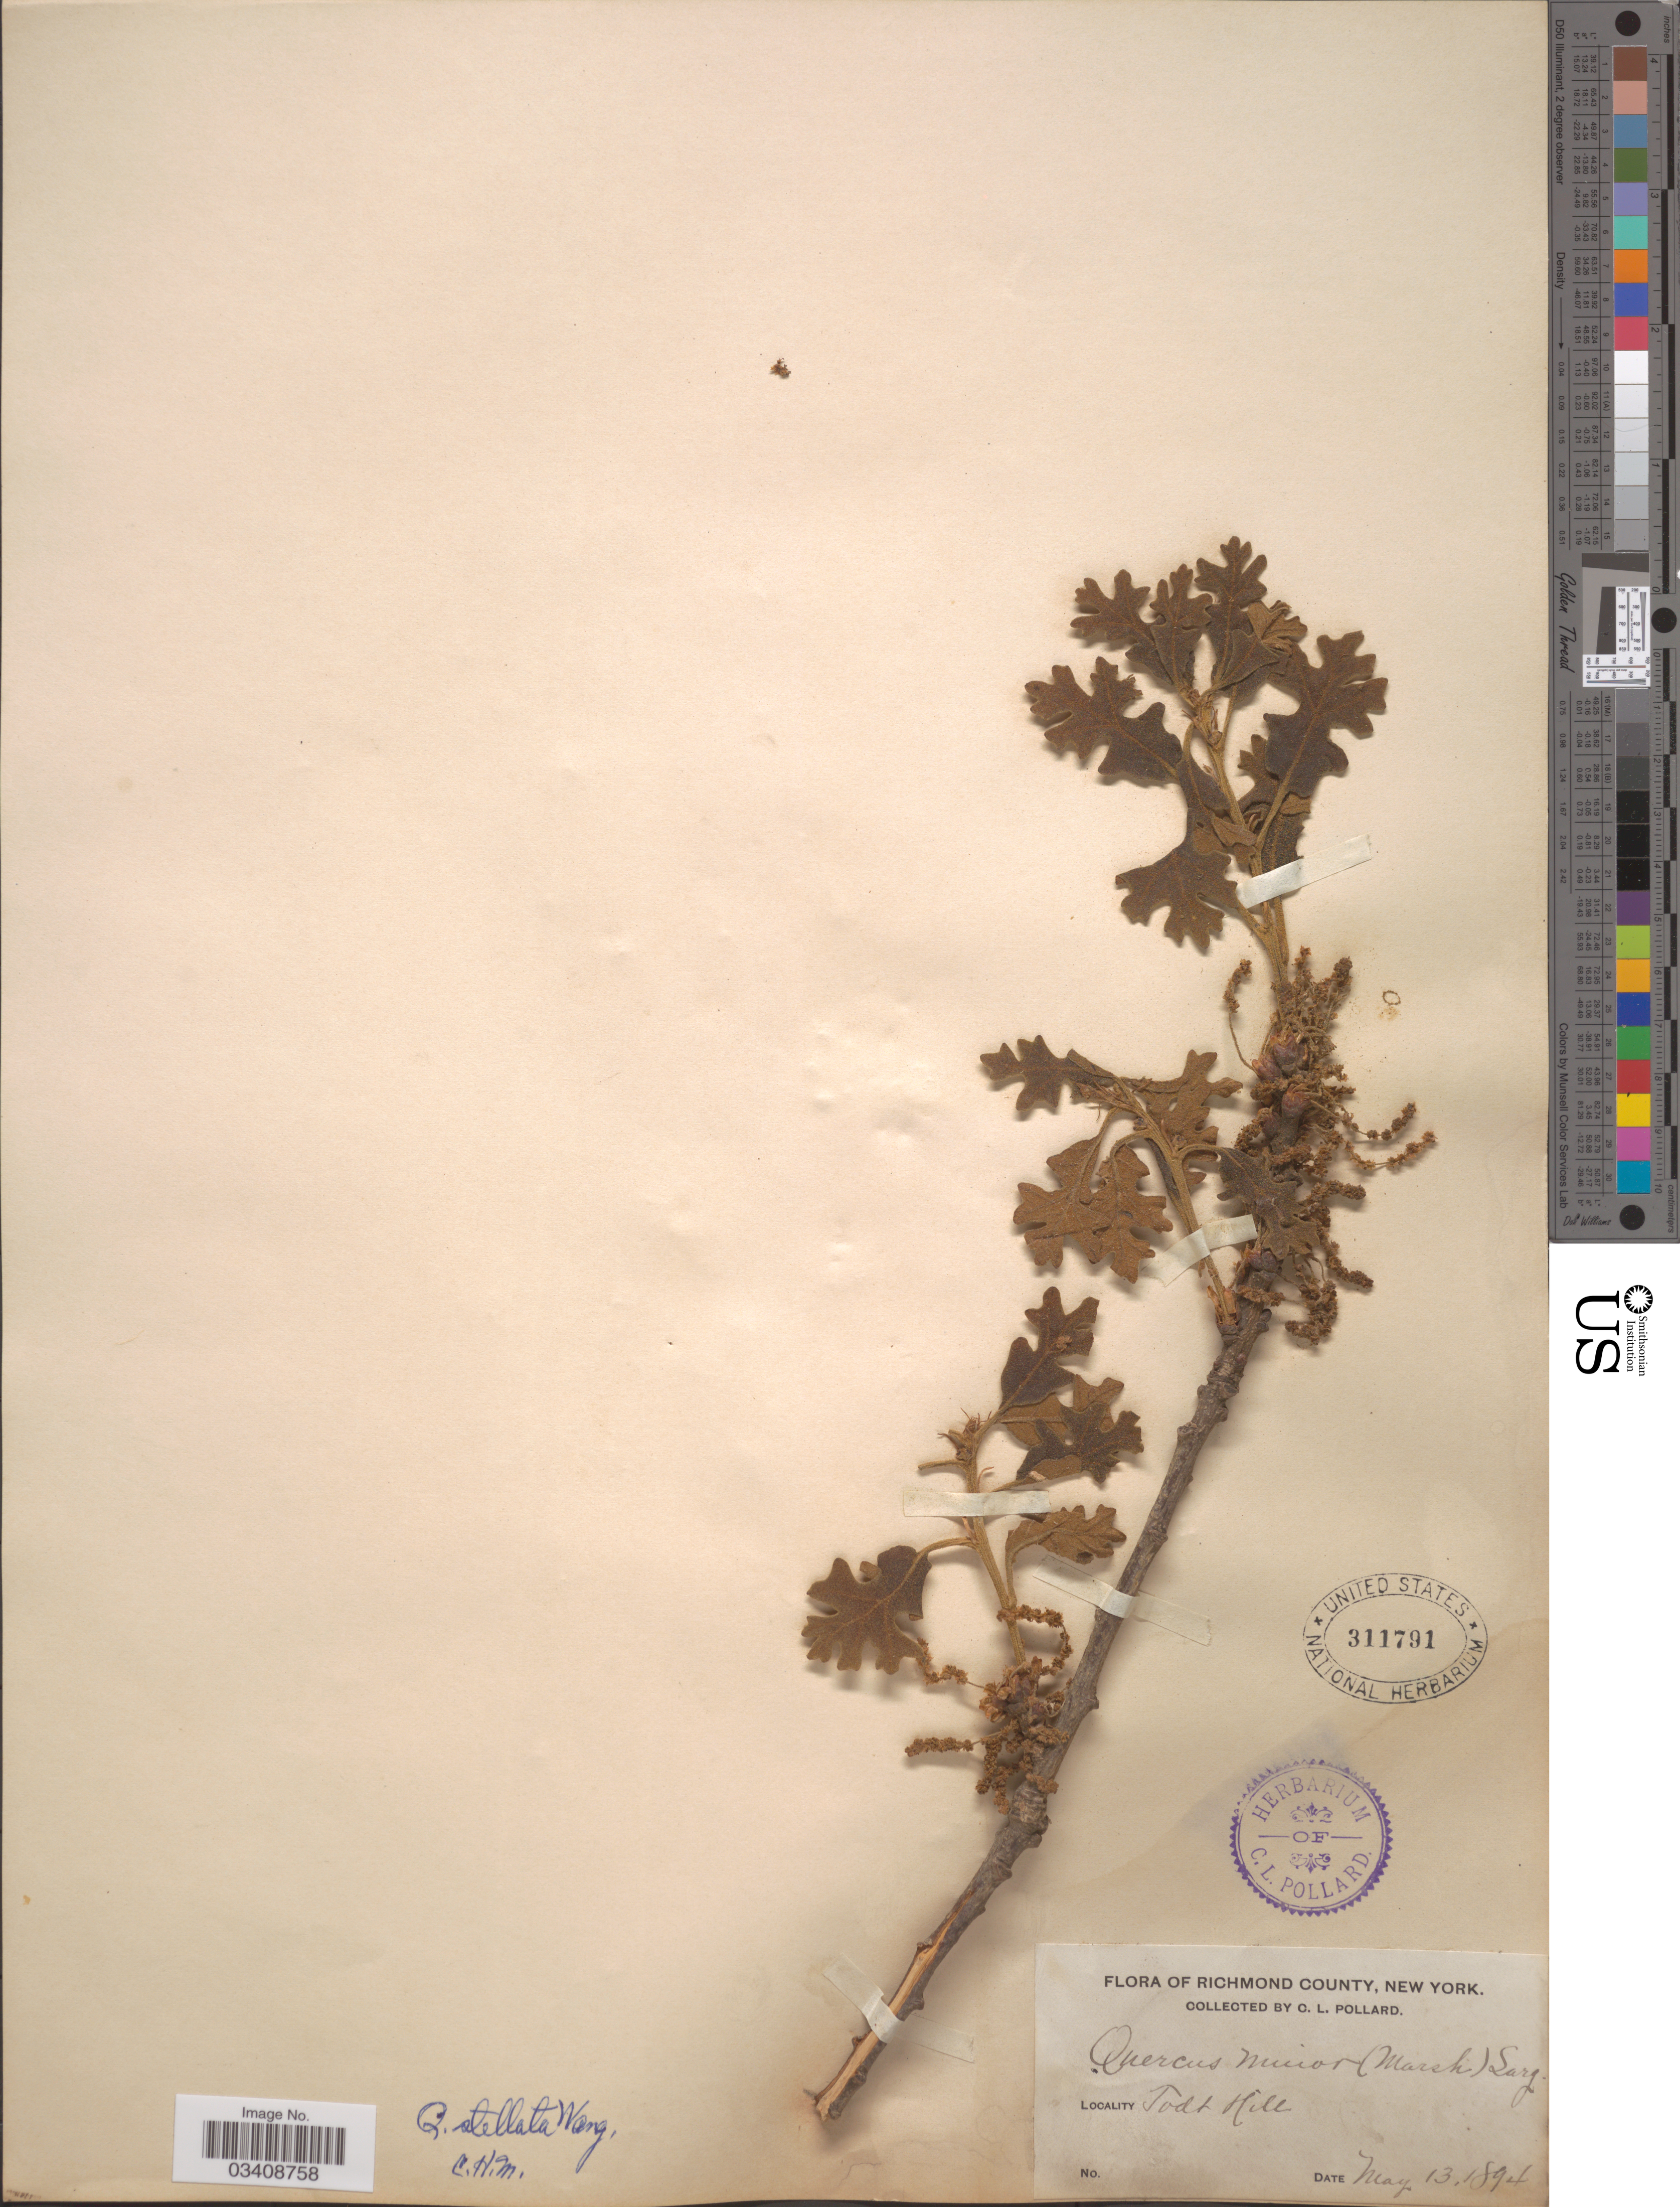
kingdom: Plantae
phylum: Tracheophyta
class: Magnoliopsida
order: Fagales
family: Fagaceae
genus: Quercus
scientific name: Quercus stellata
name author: Wangenh.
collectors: C. L. Pollard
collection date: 1894-05-13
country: United States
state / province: New York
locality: Richmond County. Todt Hill.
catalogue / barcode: US 311791